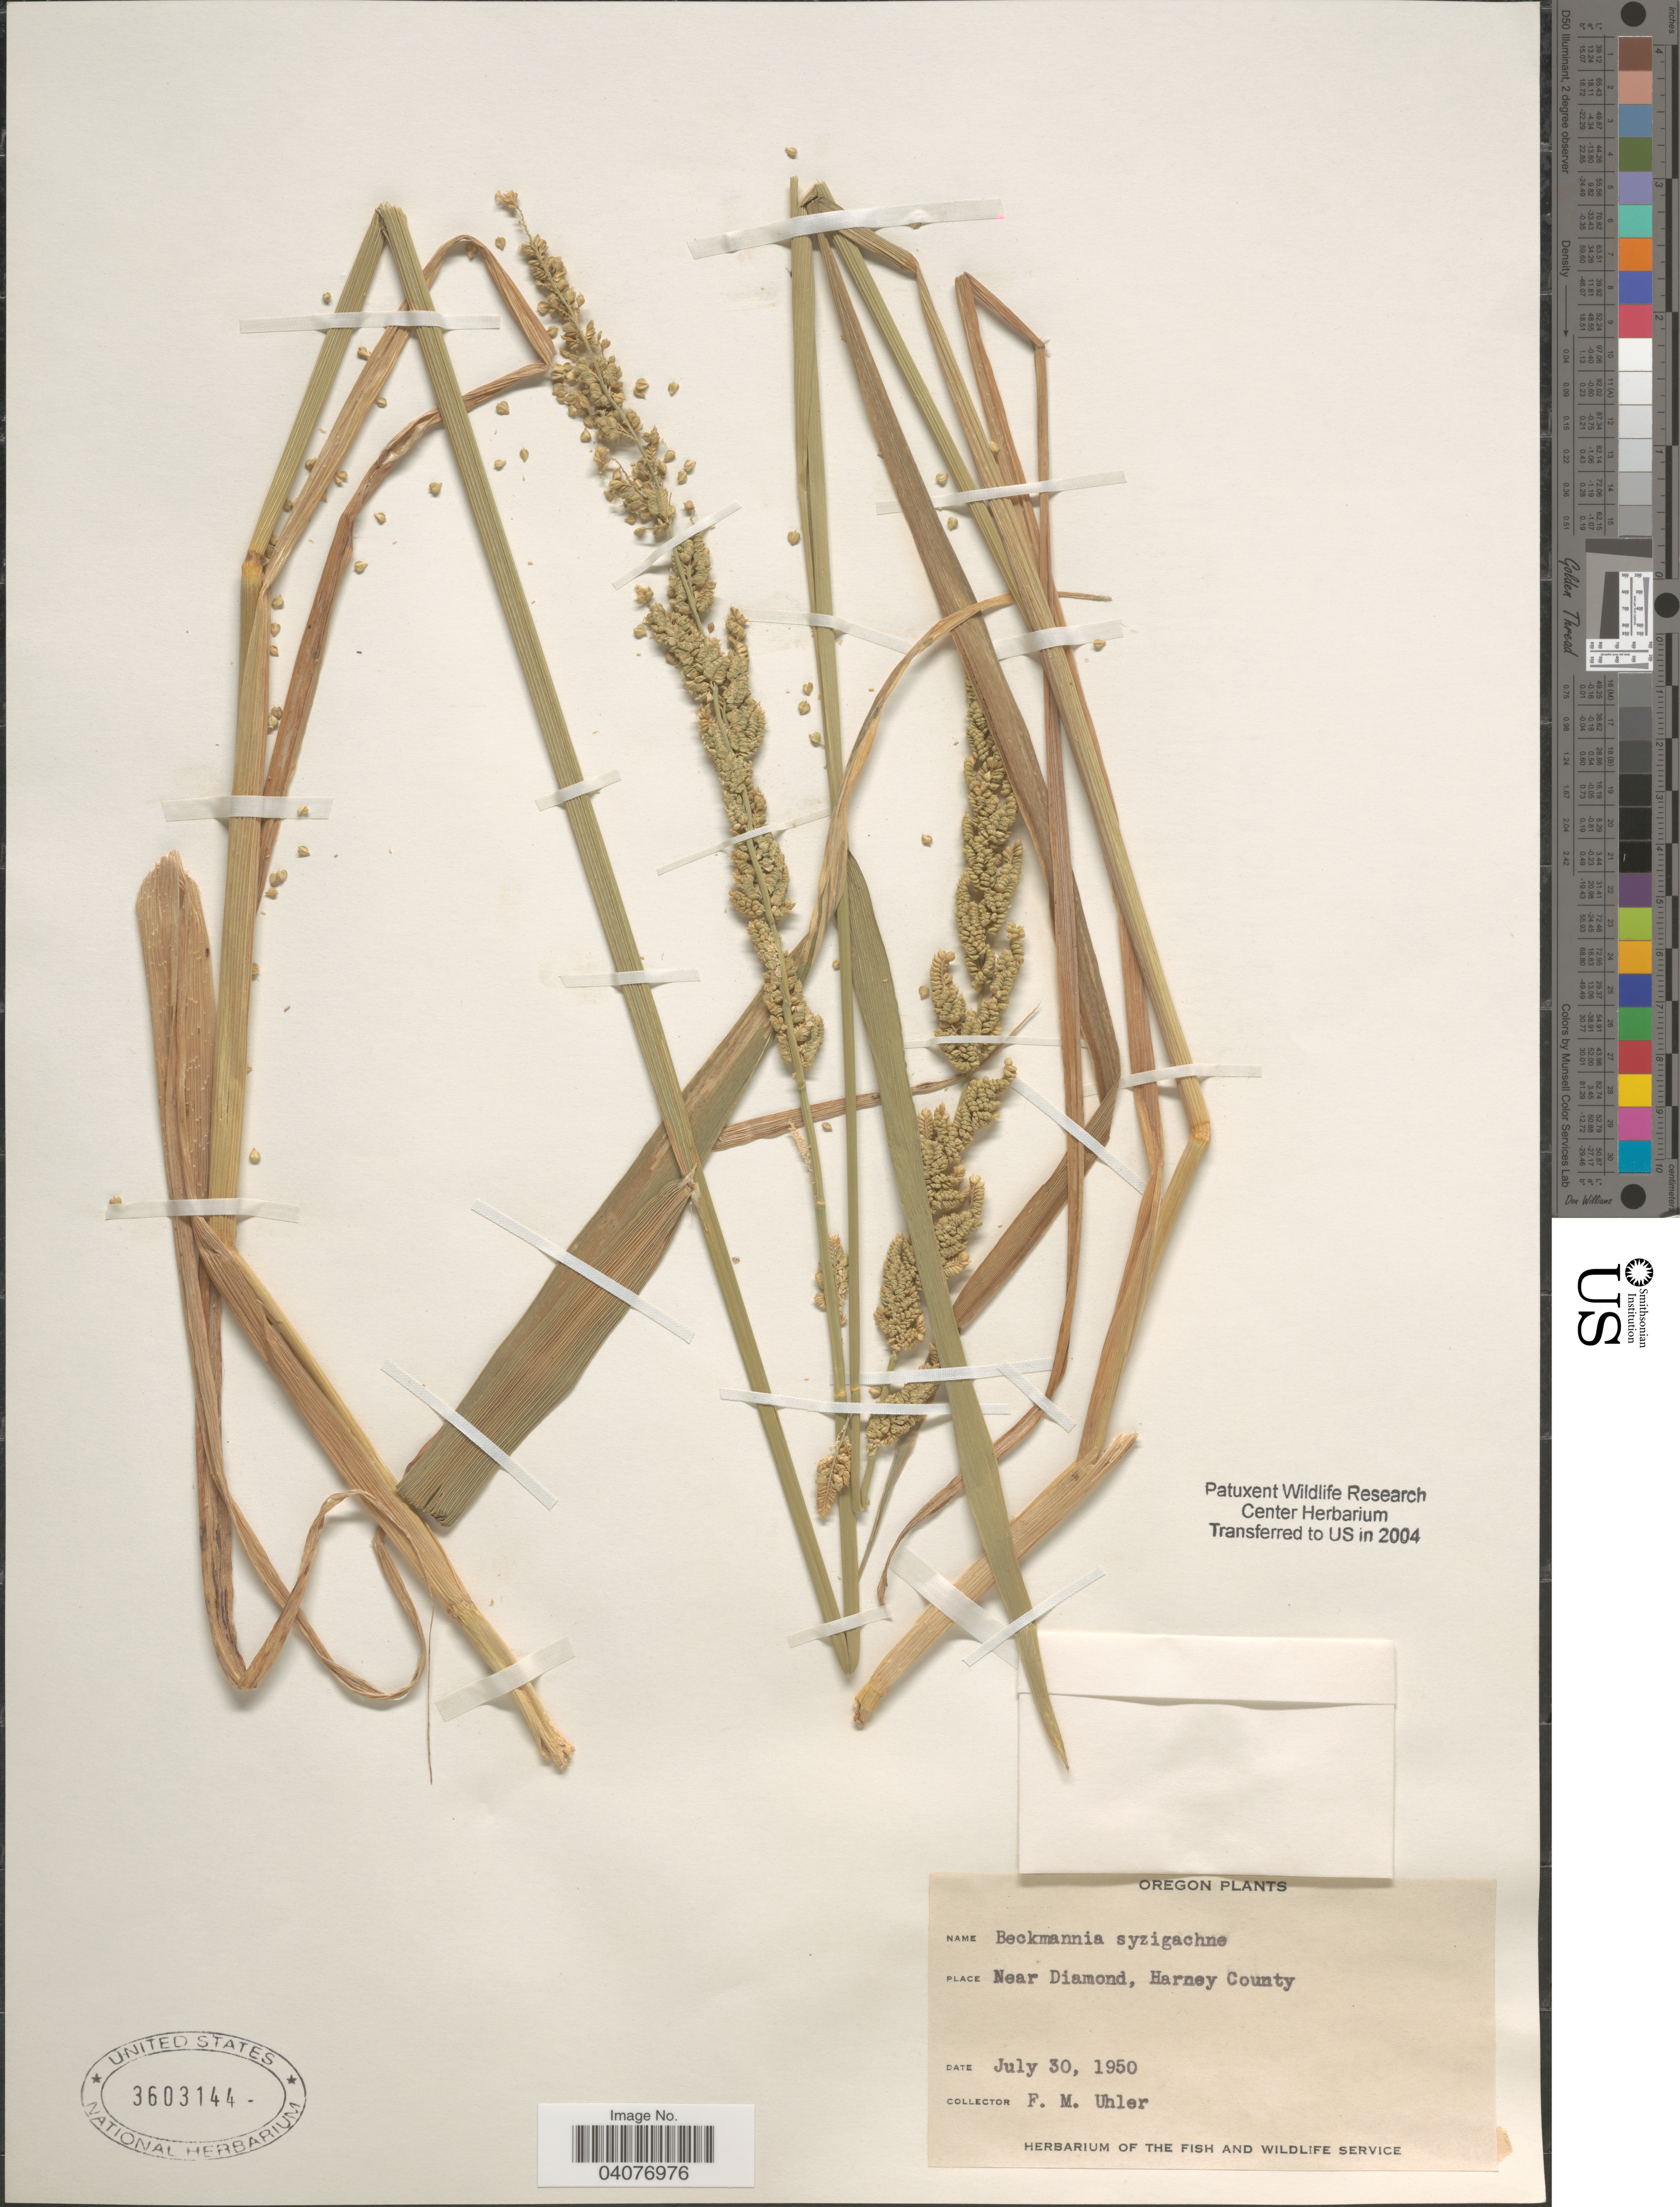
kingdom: Plantae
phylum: Tracheophyta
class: Liliopsida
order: Poales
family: Poaceae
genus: Beckmannia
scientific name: Beckmannia syzigachne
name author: (Steud.) Fernald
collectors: F. M. Uhler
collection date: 1950-07-30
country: United States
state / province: Oregon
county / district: Harney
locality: Near Diamond, Harney County.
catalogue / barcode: US 3603144